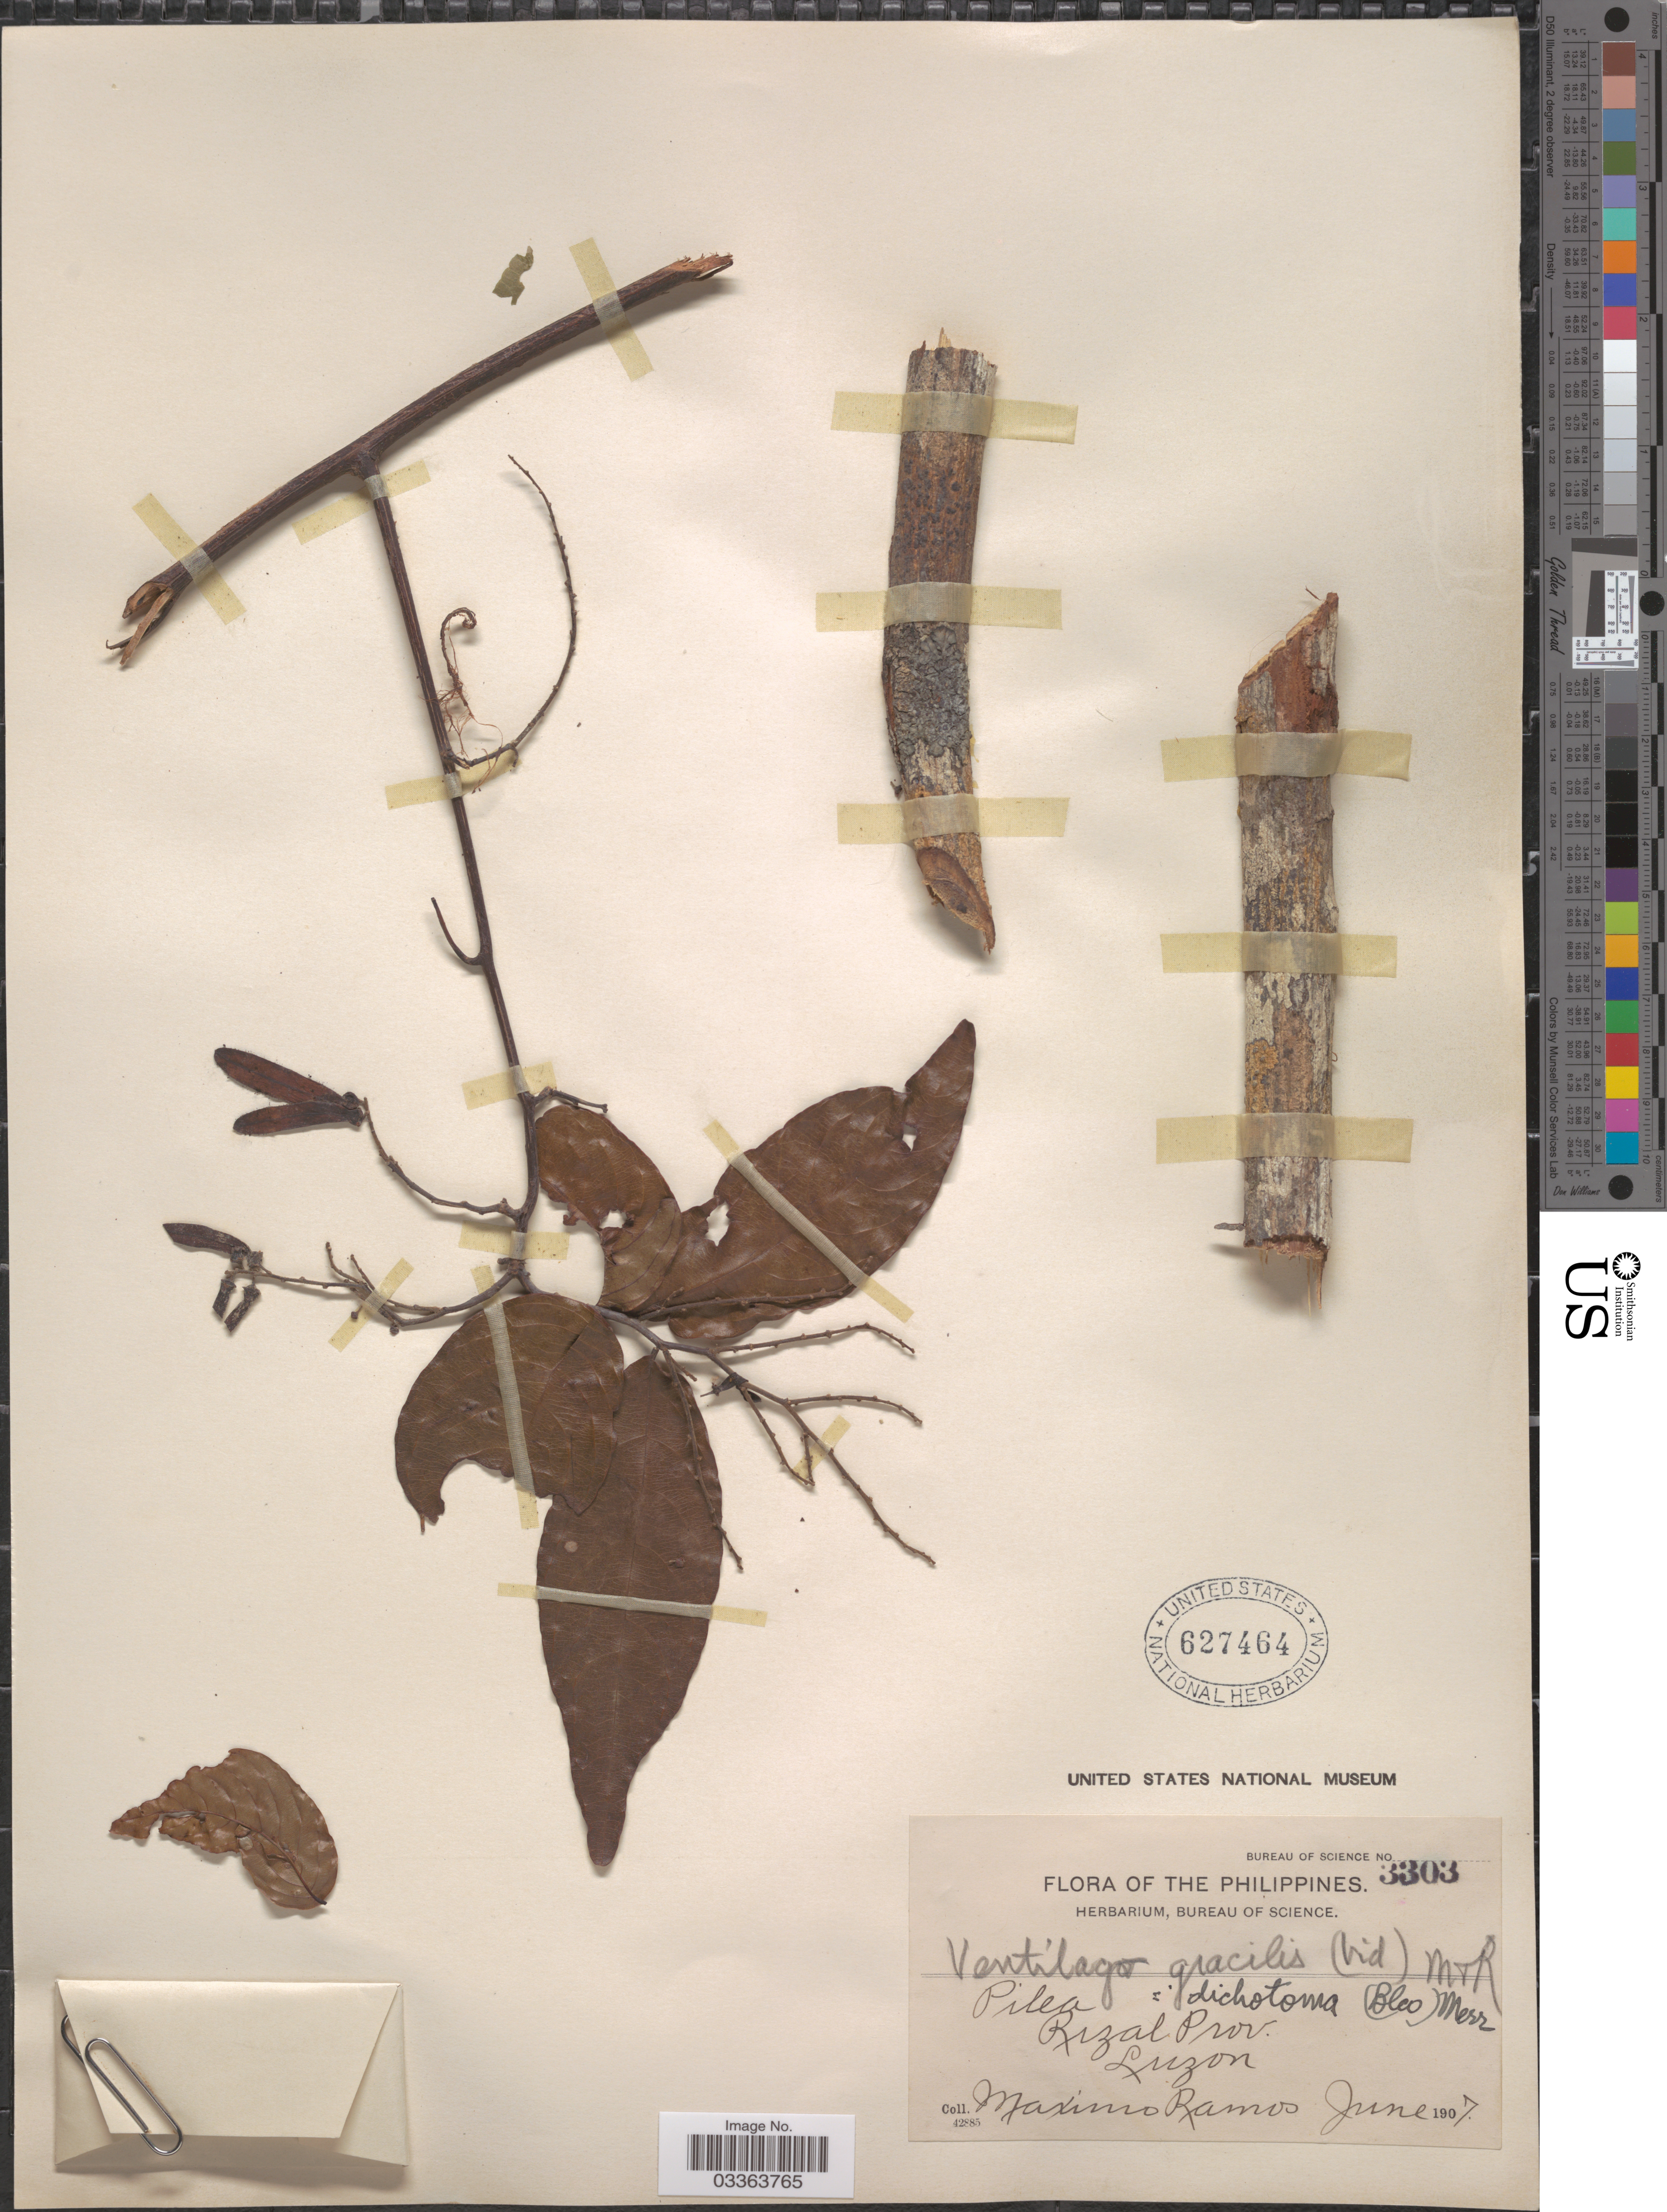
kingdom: Plantae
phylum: Tracheophyta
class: Magnoliopsida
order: Rosales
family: Rhamnaceae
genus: Ventilago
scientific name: Ventilago dichotoma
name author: (Blanco) Merr.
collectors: M. Ramos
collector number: Bureau of Science 3303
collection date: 1907-06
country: Philippines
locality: Pilea. [unsure placement] Rizal Prov. Luzon.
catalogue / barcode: US 627464